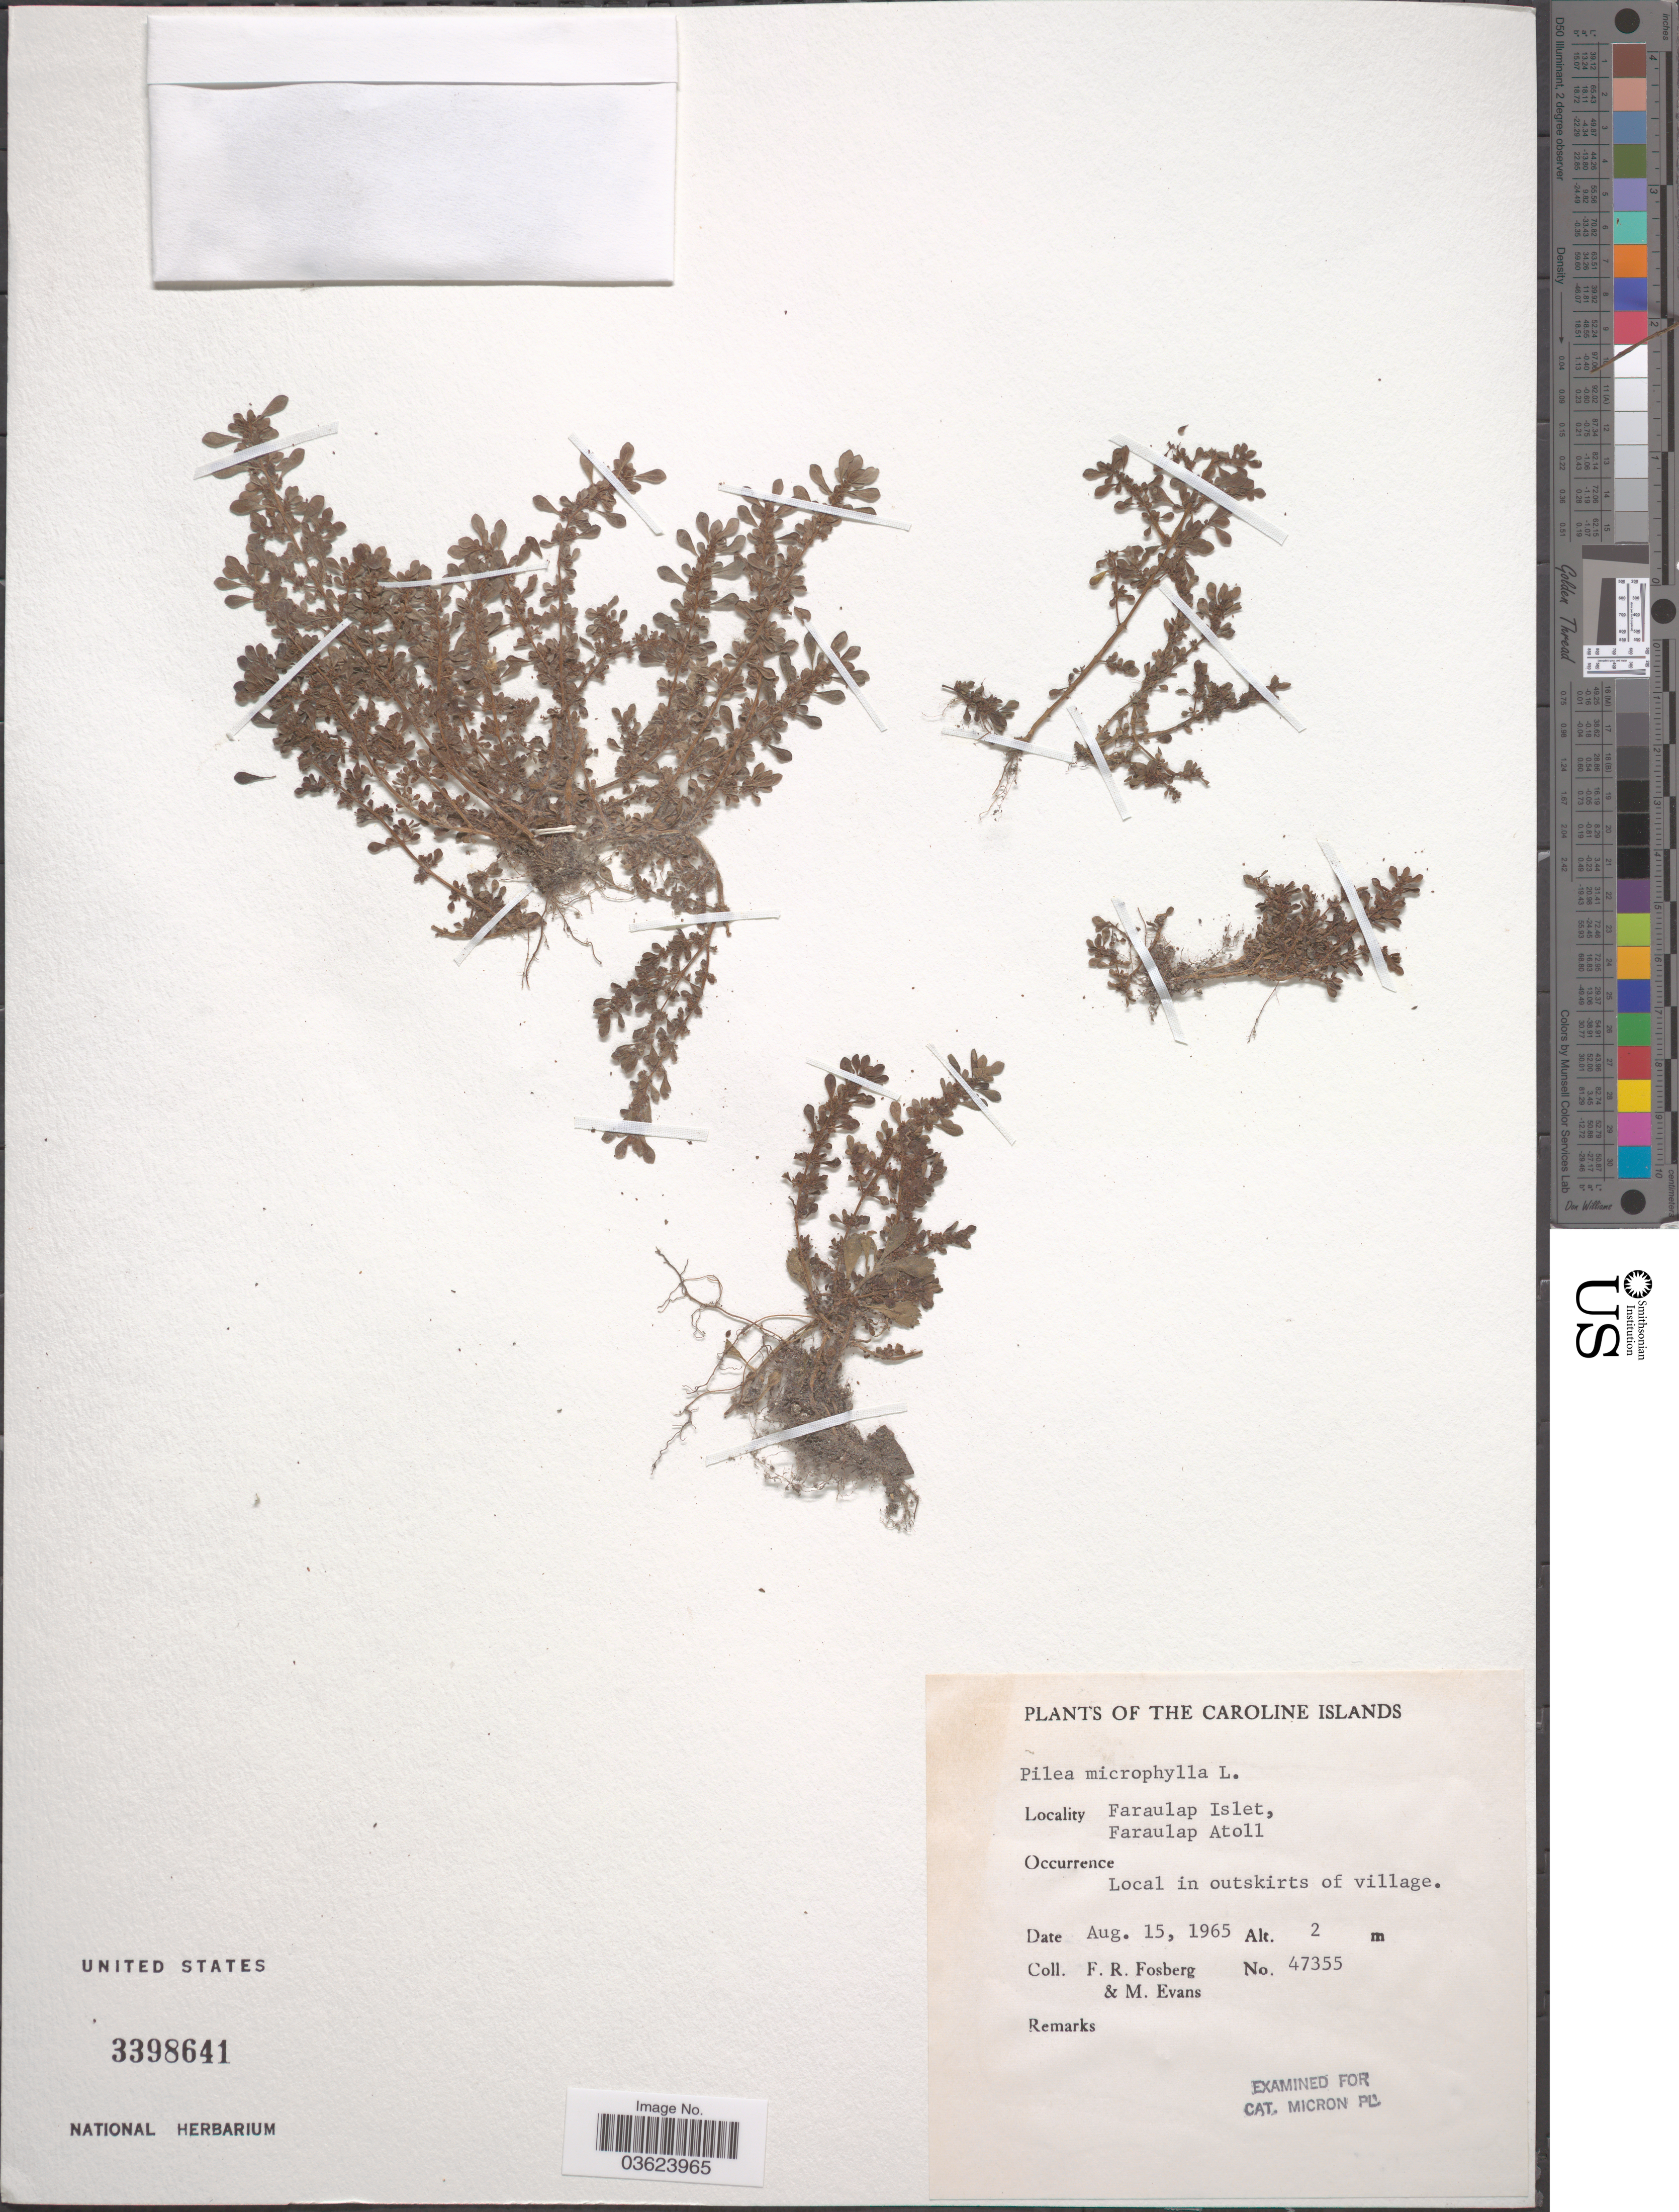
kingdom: Plantae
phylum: Tracheophyta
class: Magnoliopsida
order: Rosales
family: Urticaceae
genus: Pilea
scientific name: Pilea microphylla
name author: (L.) Liebm.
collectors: F. R. Fosberg & M. Evans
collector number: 47355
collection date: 1965-08-15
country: Micronesia, Federated States of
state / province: Yap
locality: The Caroline Islands. Faraulap Islet, Faraulap Atoll. Local in outskirts of village.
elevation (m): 2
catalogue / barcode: US 3398641